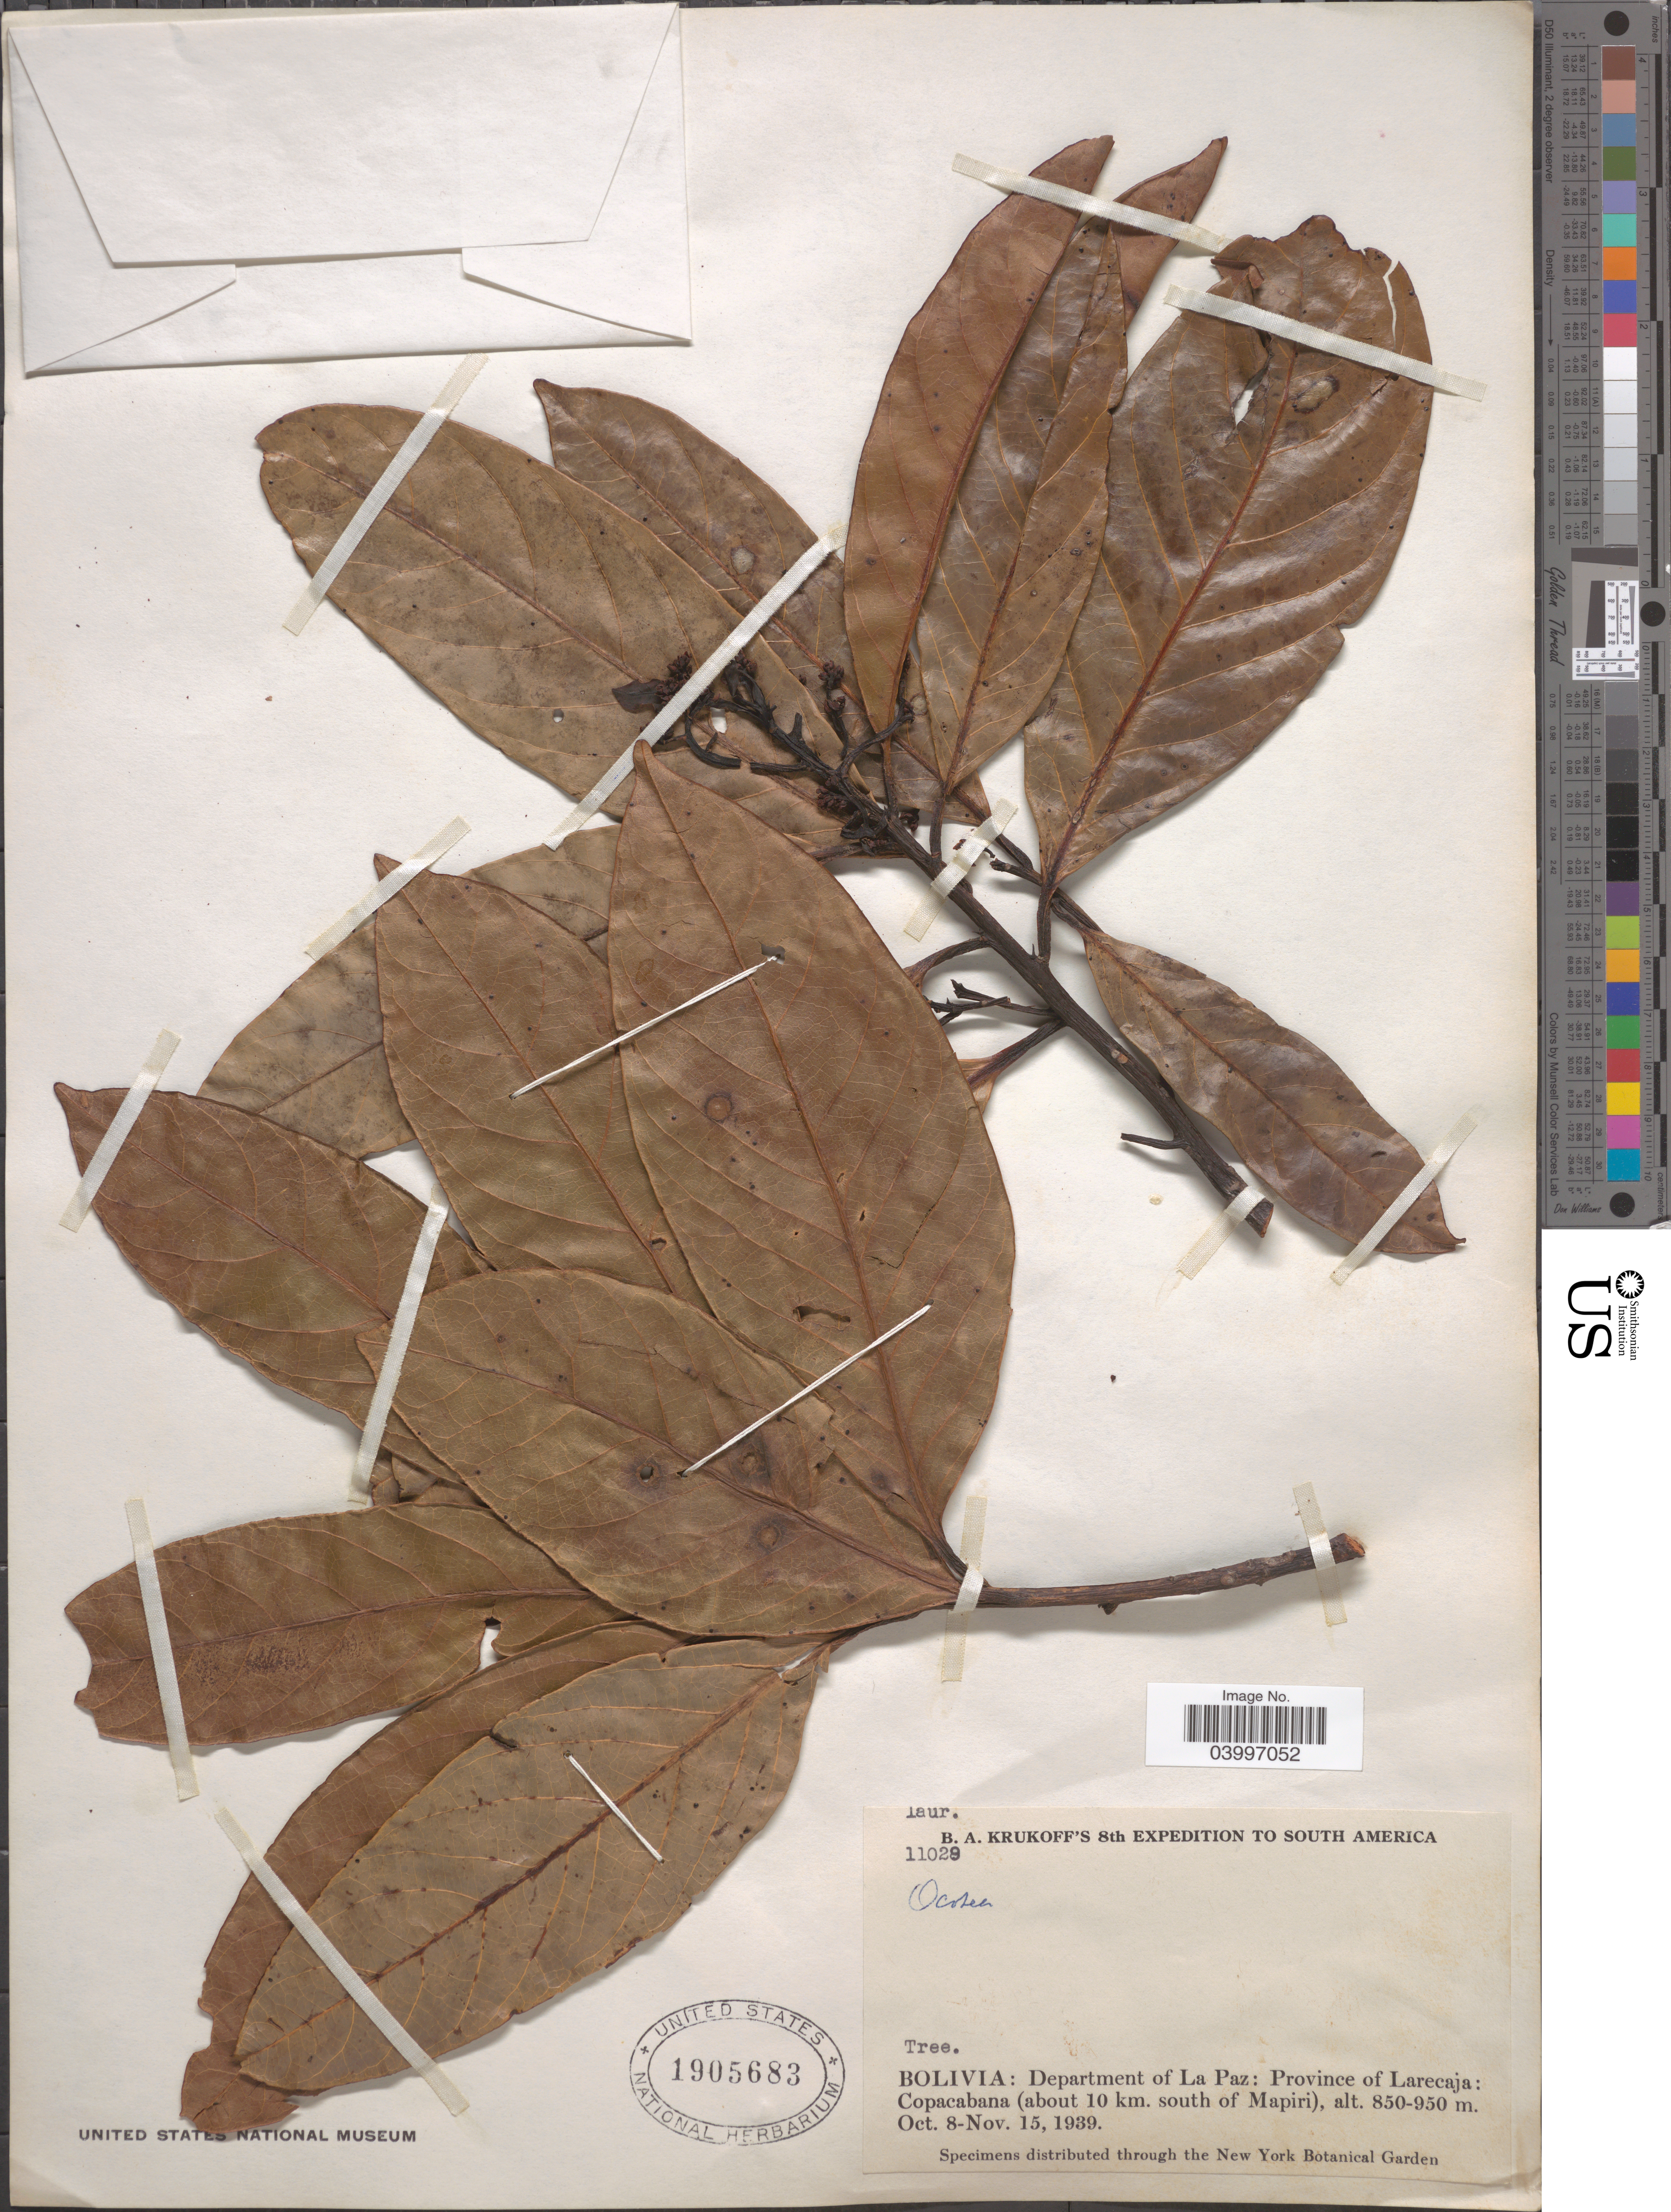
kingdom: Plantae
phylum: Tracheophyta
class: Magnoliopsida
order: Laurales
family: Lauraceae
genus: Ocotea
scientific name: Ocotea sp.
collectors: B. A. Krukoff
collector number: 11029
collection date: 1939-10-08/1939-11-15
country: Bolivia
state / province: La Paz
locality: Department of La Paz. Province of Larecaja: Copacabana (about 10 km. south of Mapiri).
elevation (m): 850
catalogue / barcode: US 1905683